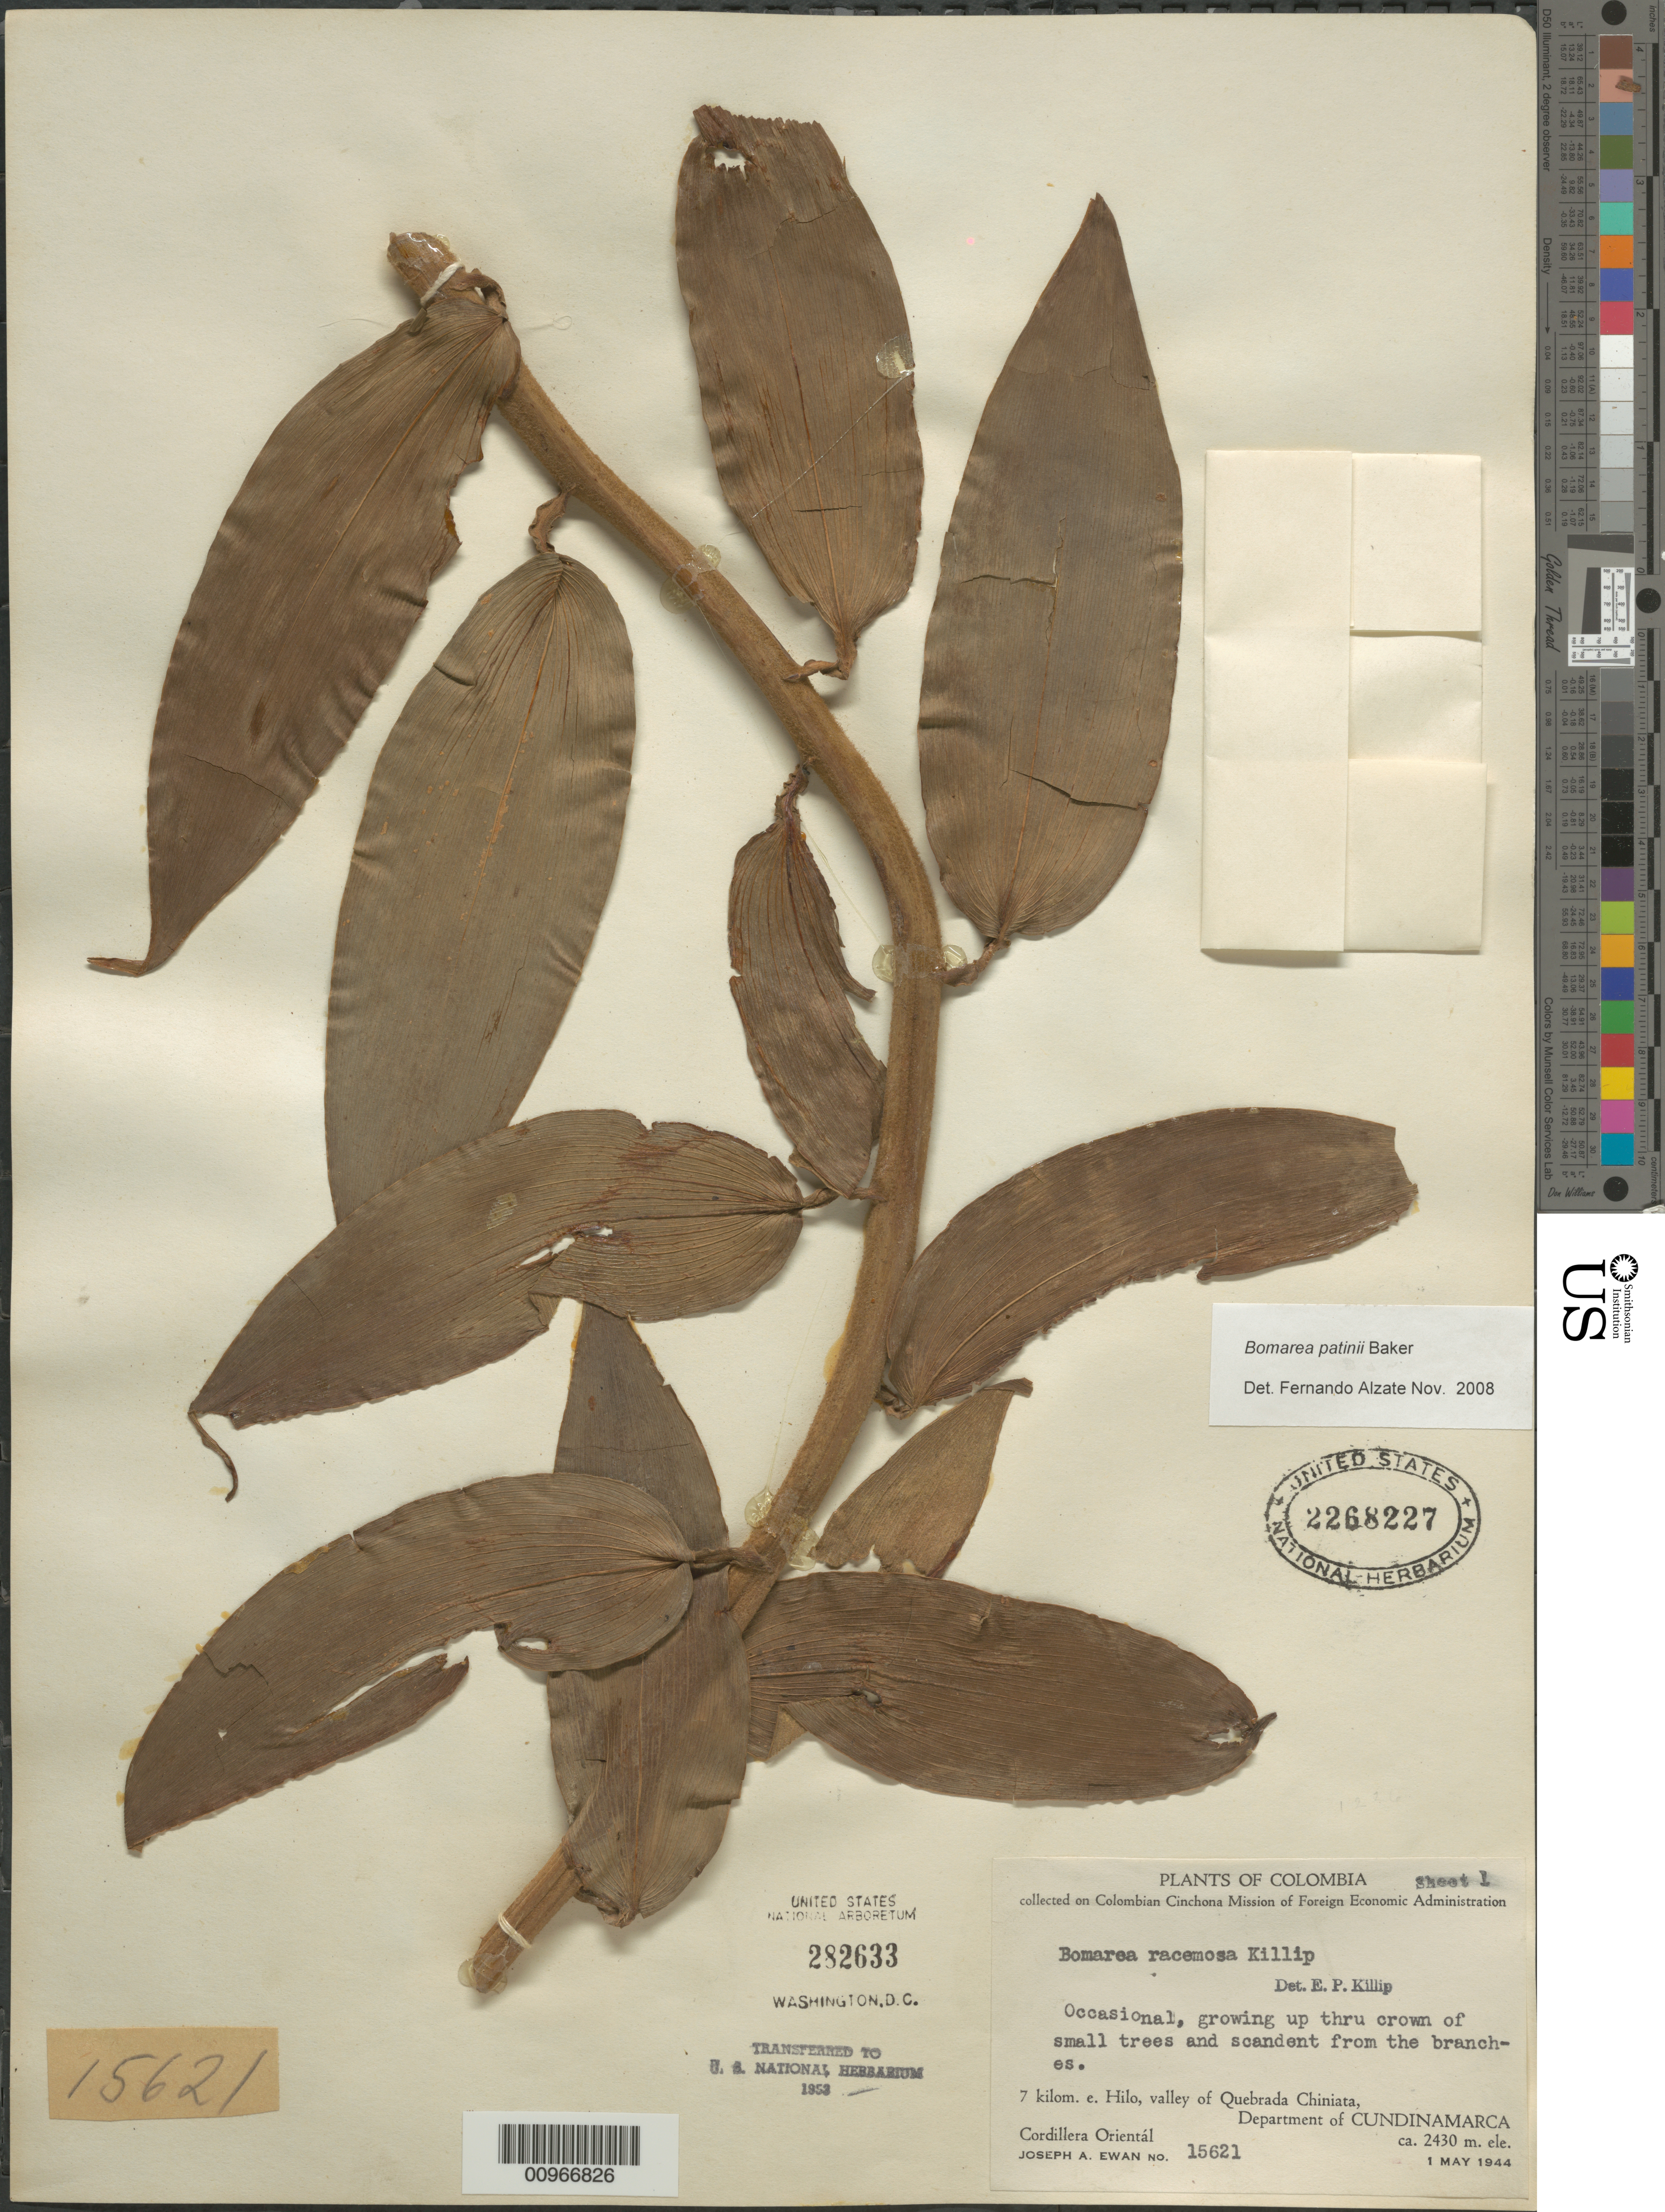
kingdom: Plantae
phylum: Tracheophyta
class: Liliopsida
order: Liliales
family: Alstroemeriaceae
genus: Bomarea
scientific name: Bomarea patinii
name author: Baker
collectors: J. A. Ewan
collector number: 15621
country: Colombia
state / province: Cundinamarca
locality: E Hilo, valley of Quebrada Chiniata.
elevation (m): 2430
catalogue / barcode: US 2268227